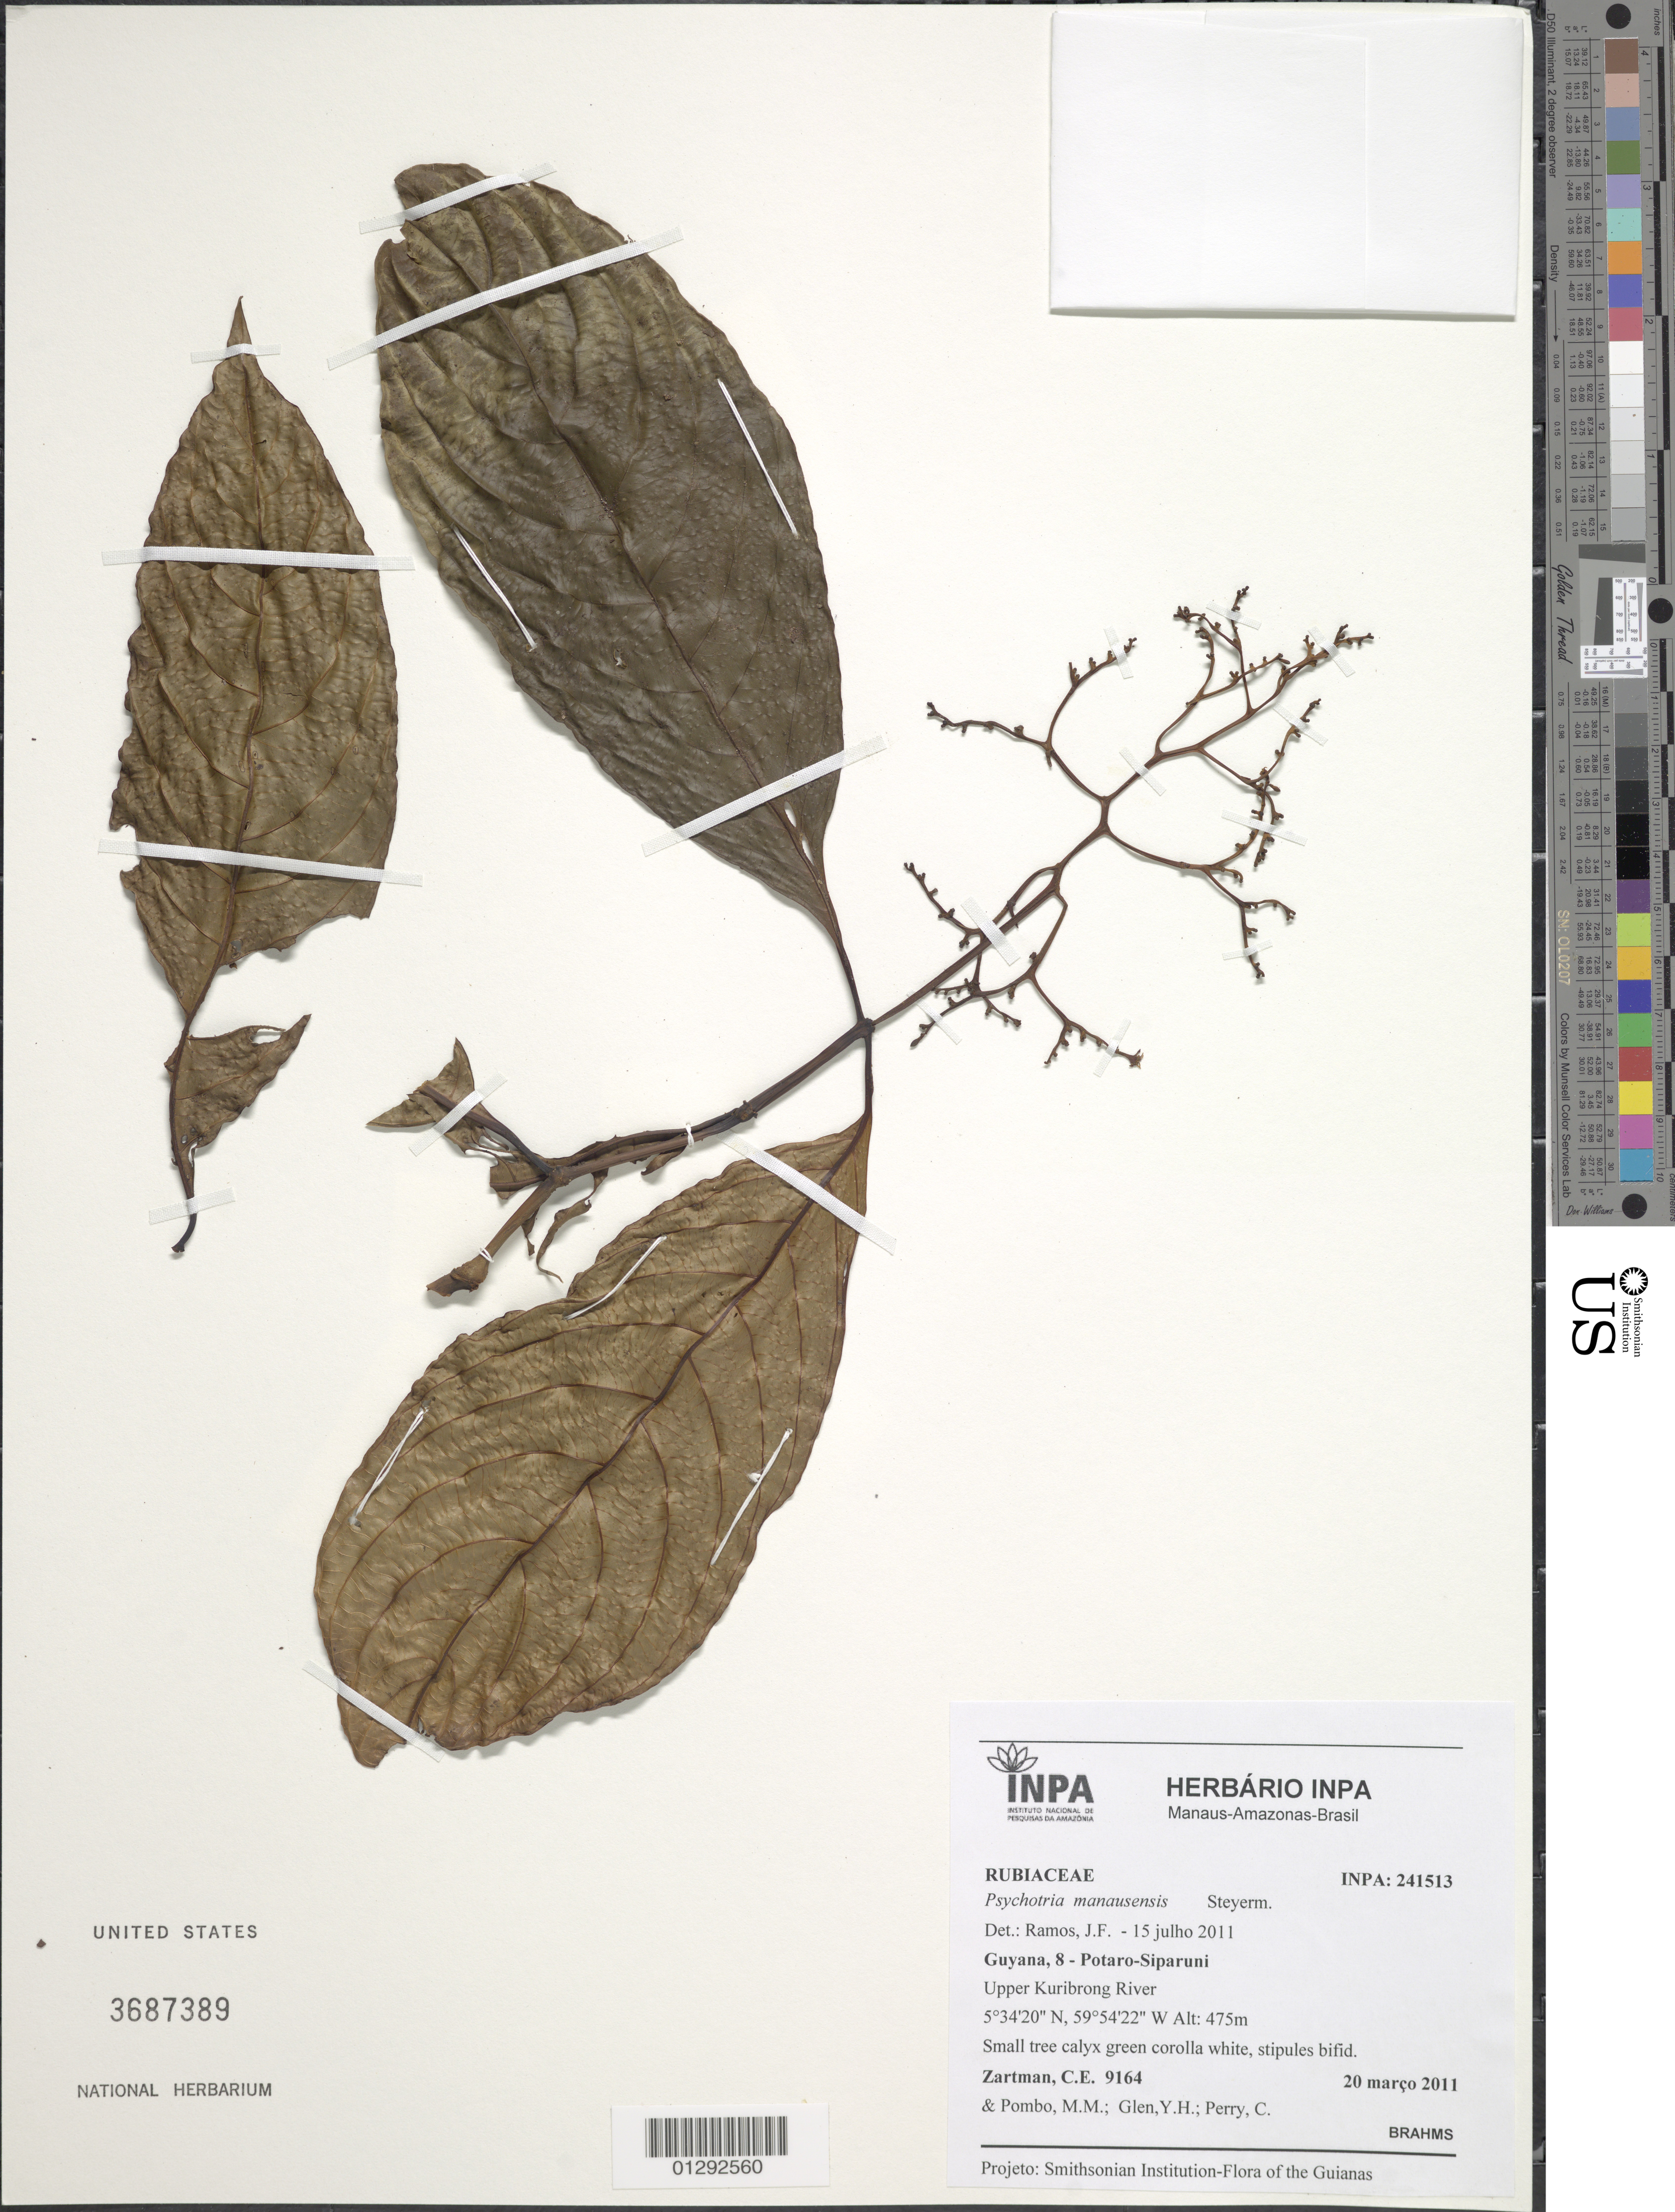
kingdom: Plantae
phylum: Tracheophyta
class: Magnoliopsida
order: Gentianales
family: Rubiaceae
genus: Psychotria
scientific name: Psychotria manausensis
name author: Steyerm.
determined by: Ramos, J. F.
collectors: C. Zartman, M. Pombo, Y. Glen & C. Perry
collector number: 9164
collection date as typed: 20 Mar 2011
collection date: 2011-03-20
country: Guyana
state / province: Potaro-Siparuni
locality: Upper Kuribrong River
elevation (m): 475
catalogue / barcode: US 3687389